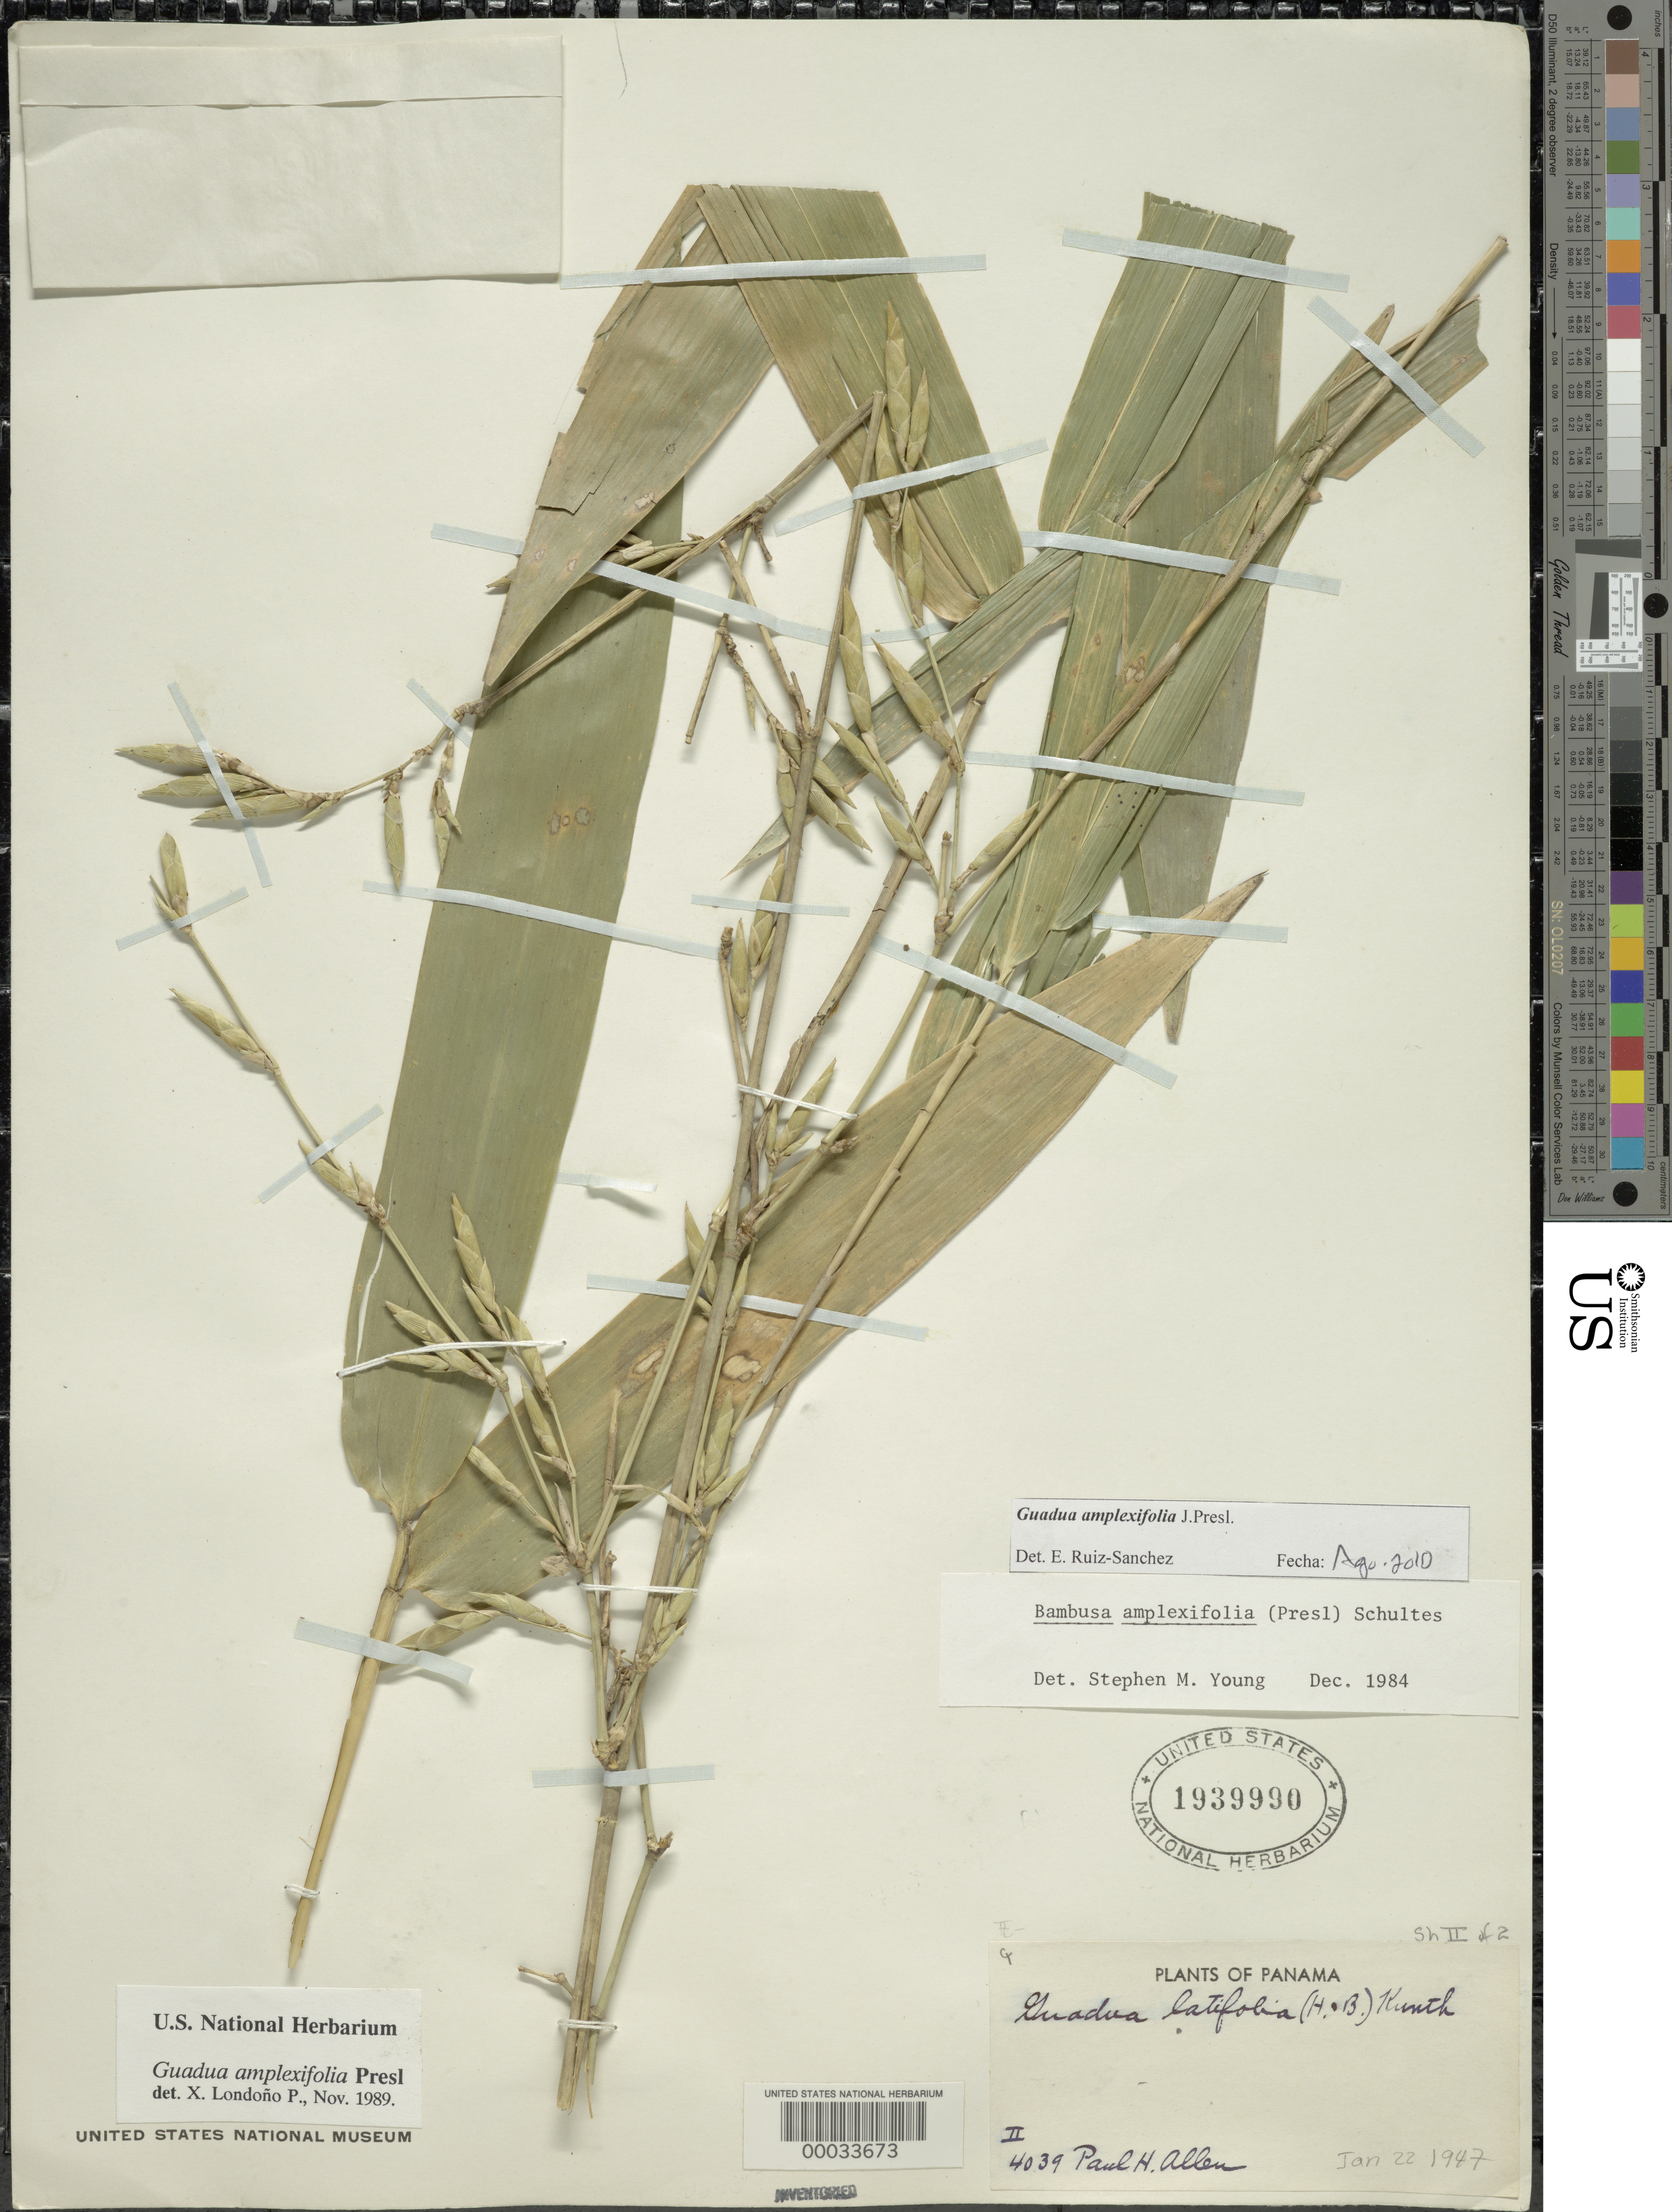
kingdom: Plantae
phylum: Tracheophyta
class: Liliopsida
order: Poales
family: Poaceae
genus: Guadua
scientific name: Guadua amplexifolia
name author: J. Presl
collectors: P. H. Allen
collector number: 4039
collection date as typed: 22 Jan 1947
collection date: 1947-01-22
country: Panama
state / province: Herrera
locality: Ocu.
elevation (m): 100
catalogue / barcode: US 1939990